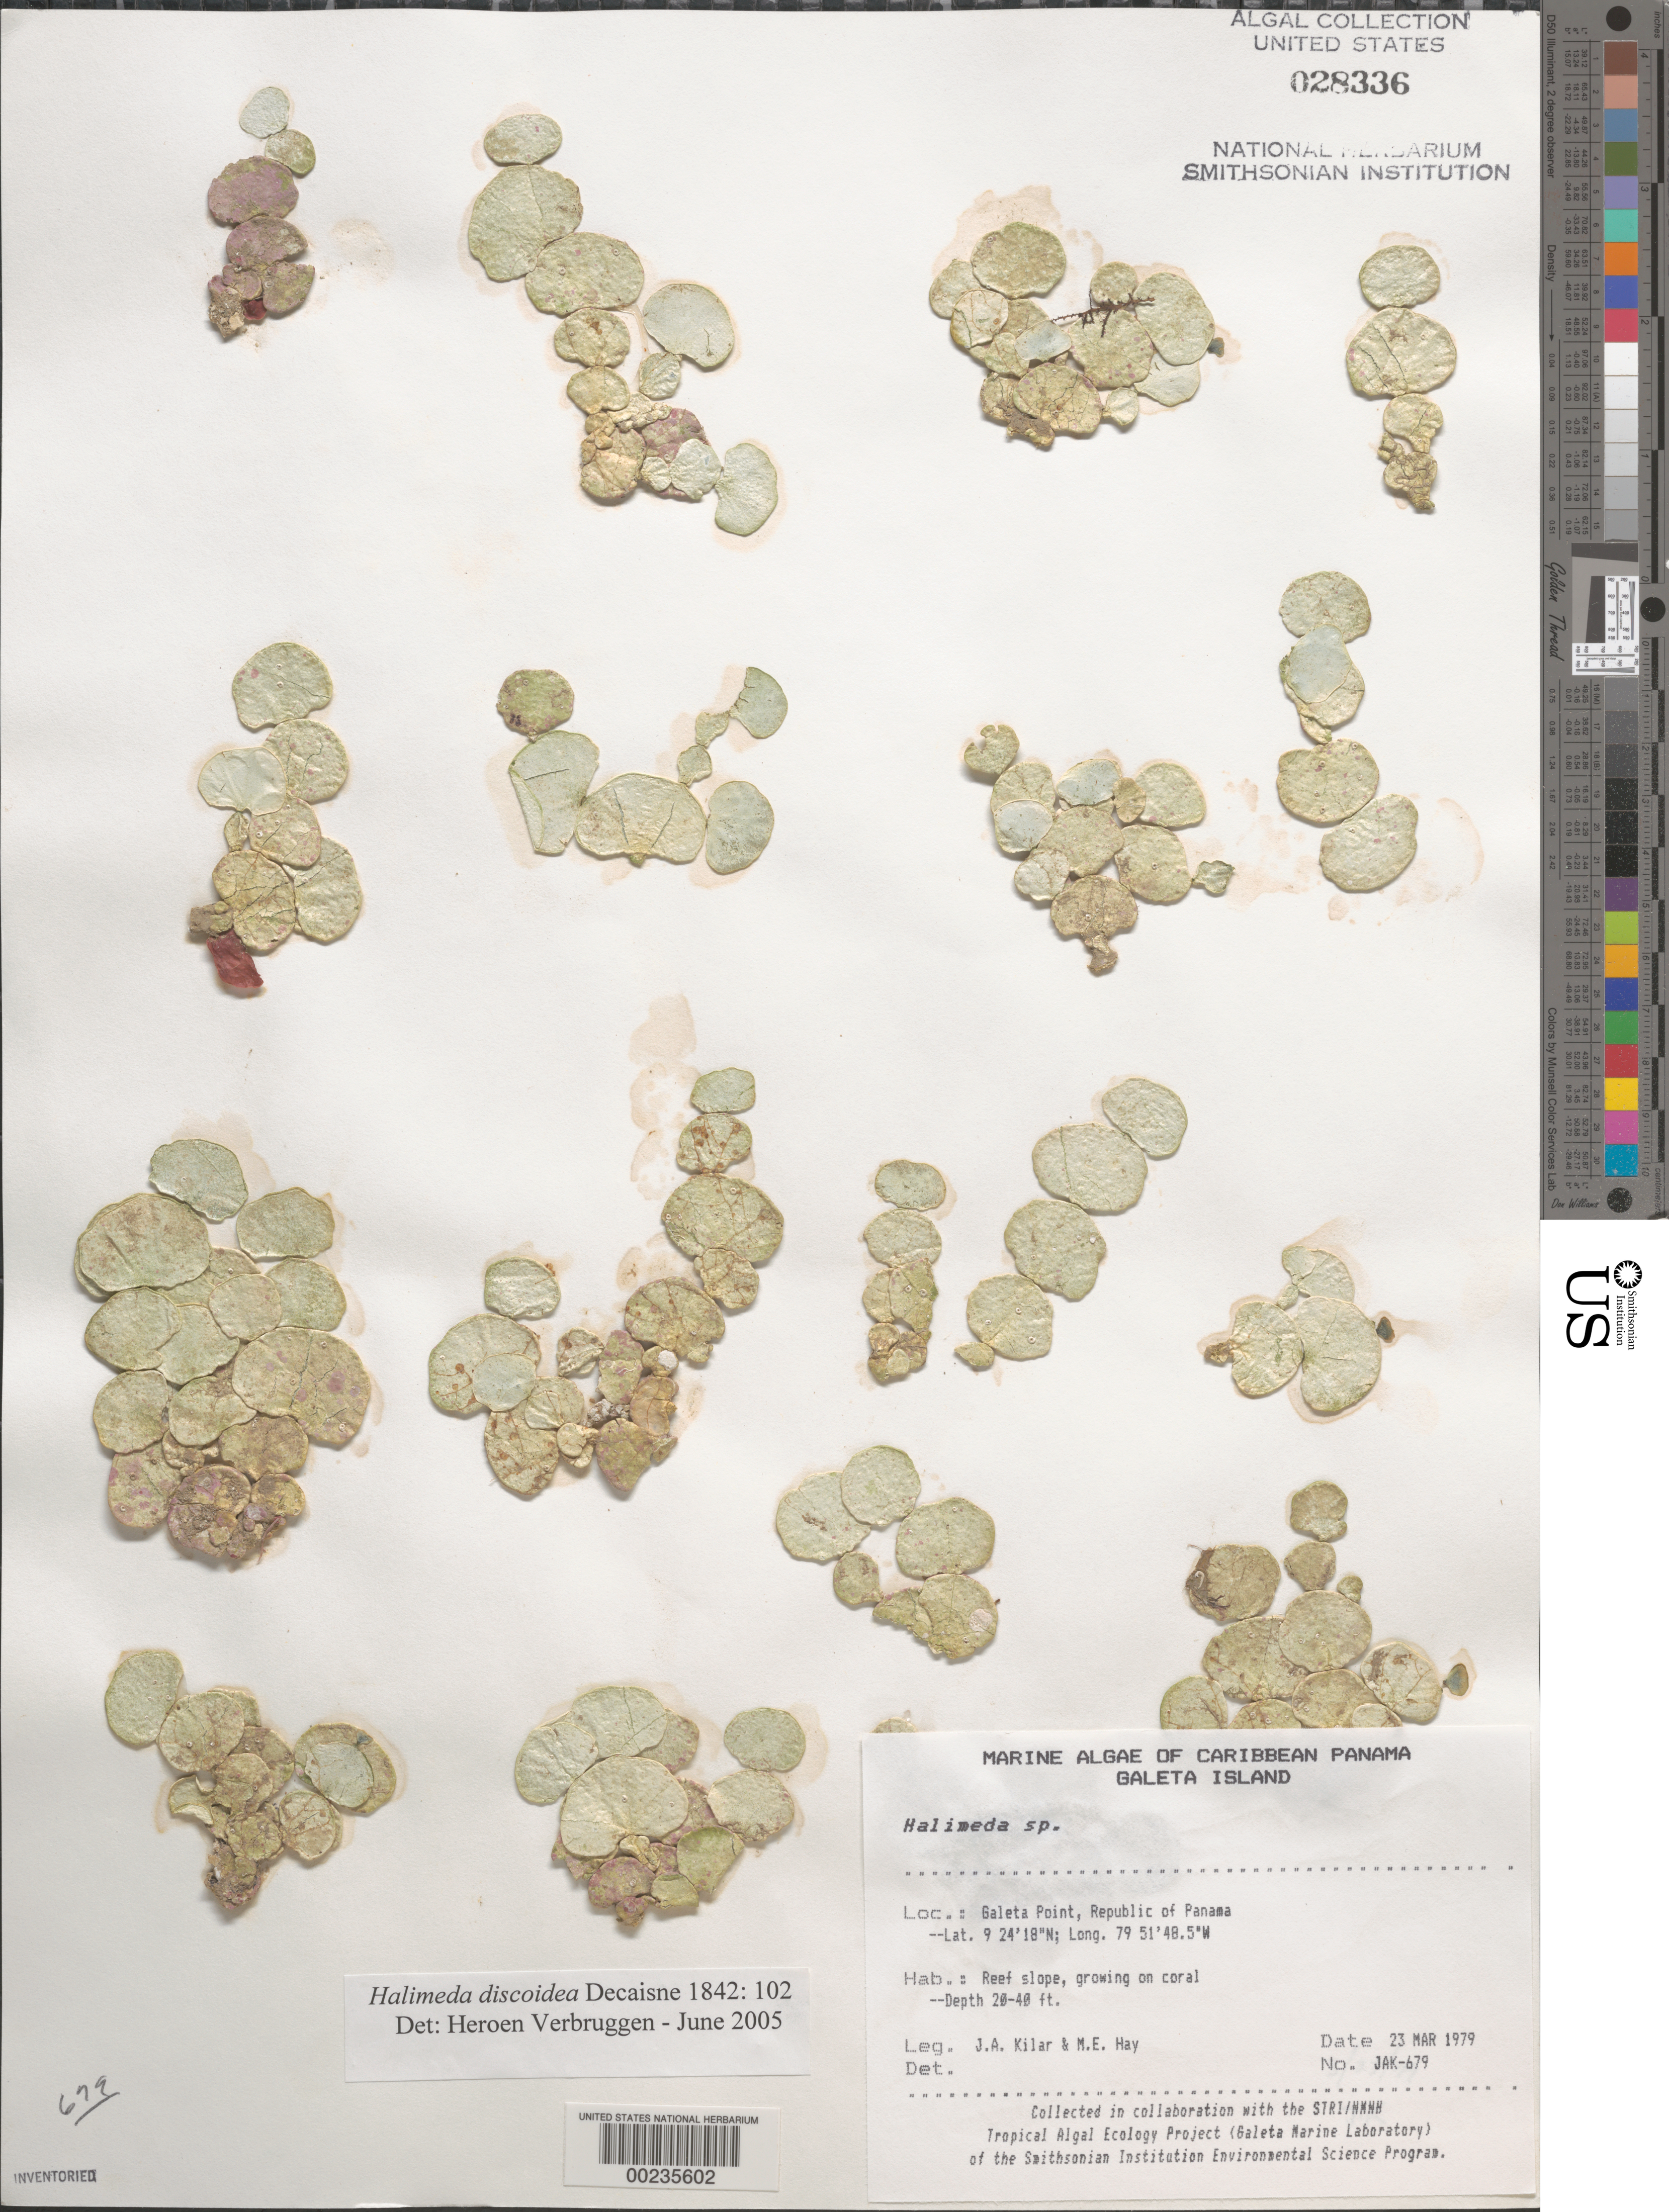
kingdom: Plantae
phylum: Chlorophyta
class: Ulvophyceae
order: Bryopsidales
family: Halimedaceae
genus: Halimeda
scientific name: Halimeda discoidea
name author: Decne.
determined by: Verbruggen, H.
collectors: J. A. Kilar & M. E. Hay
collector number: JAK-679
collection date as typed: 23 Mar 1979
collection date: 1979-03-23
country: Panama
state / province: Colón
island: Galeta Island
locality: Galeta Point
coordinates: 9 24' 18" N, 79 51' 48.5" W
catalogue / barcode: US 28336